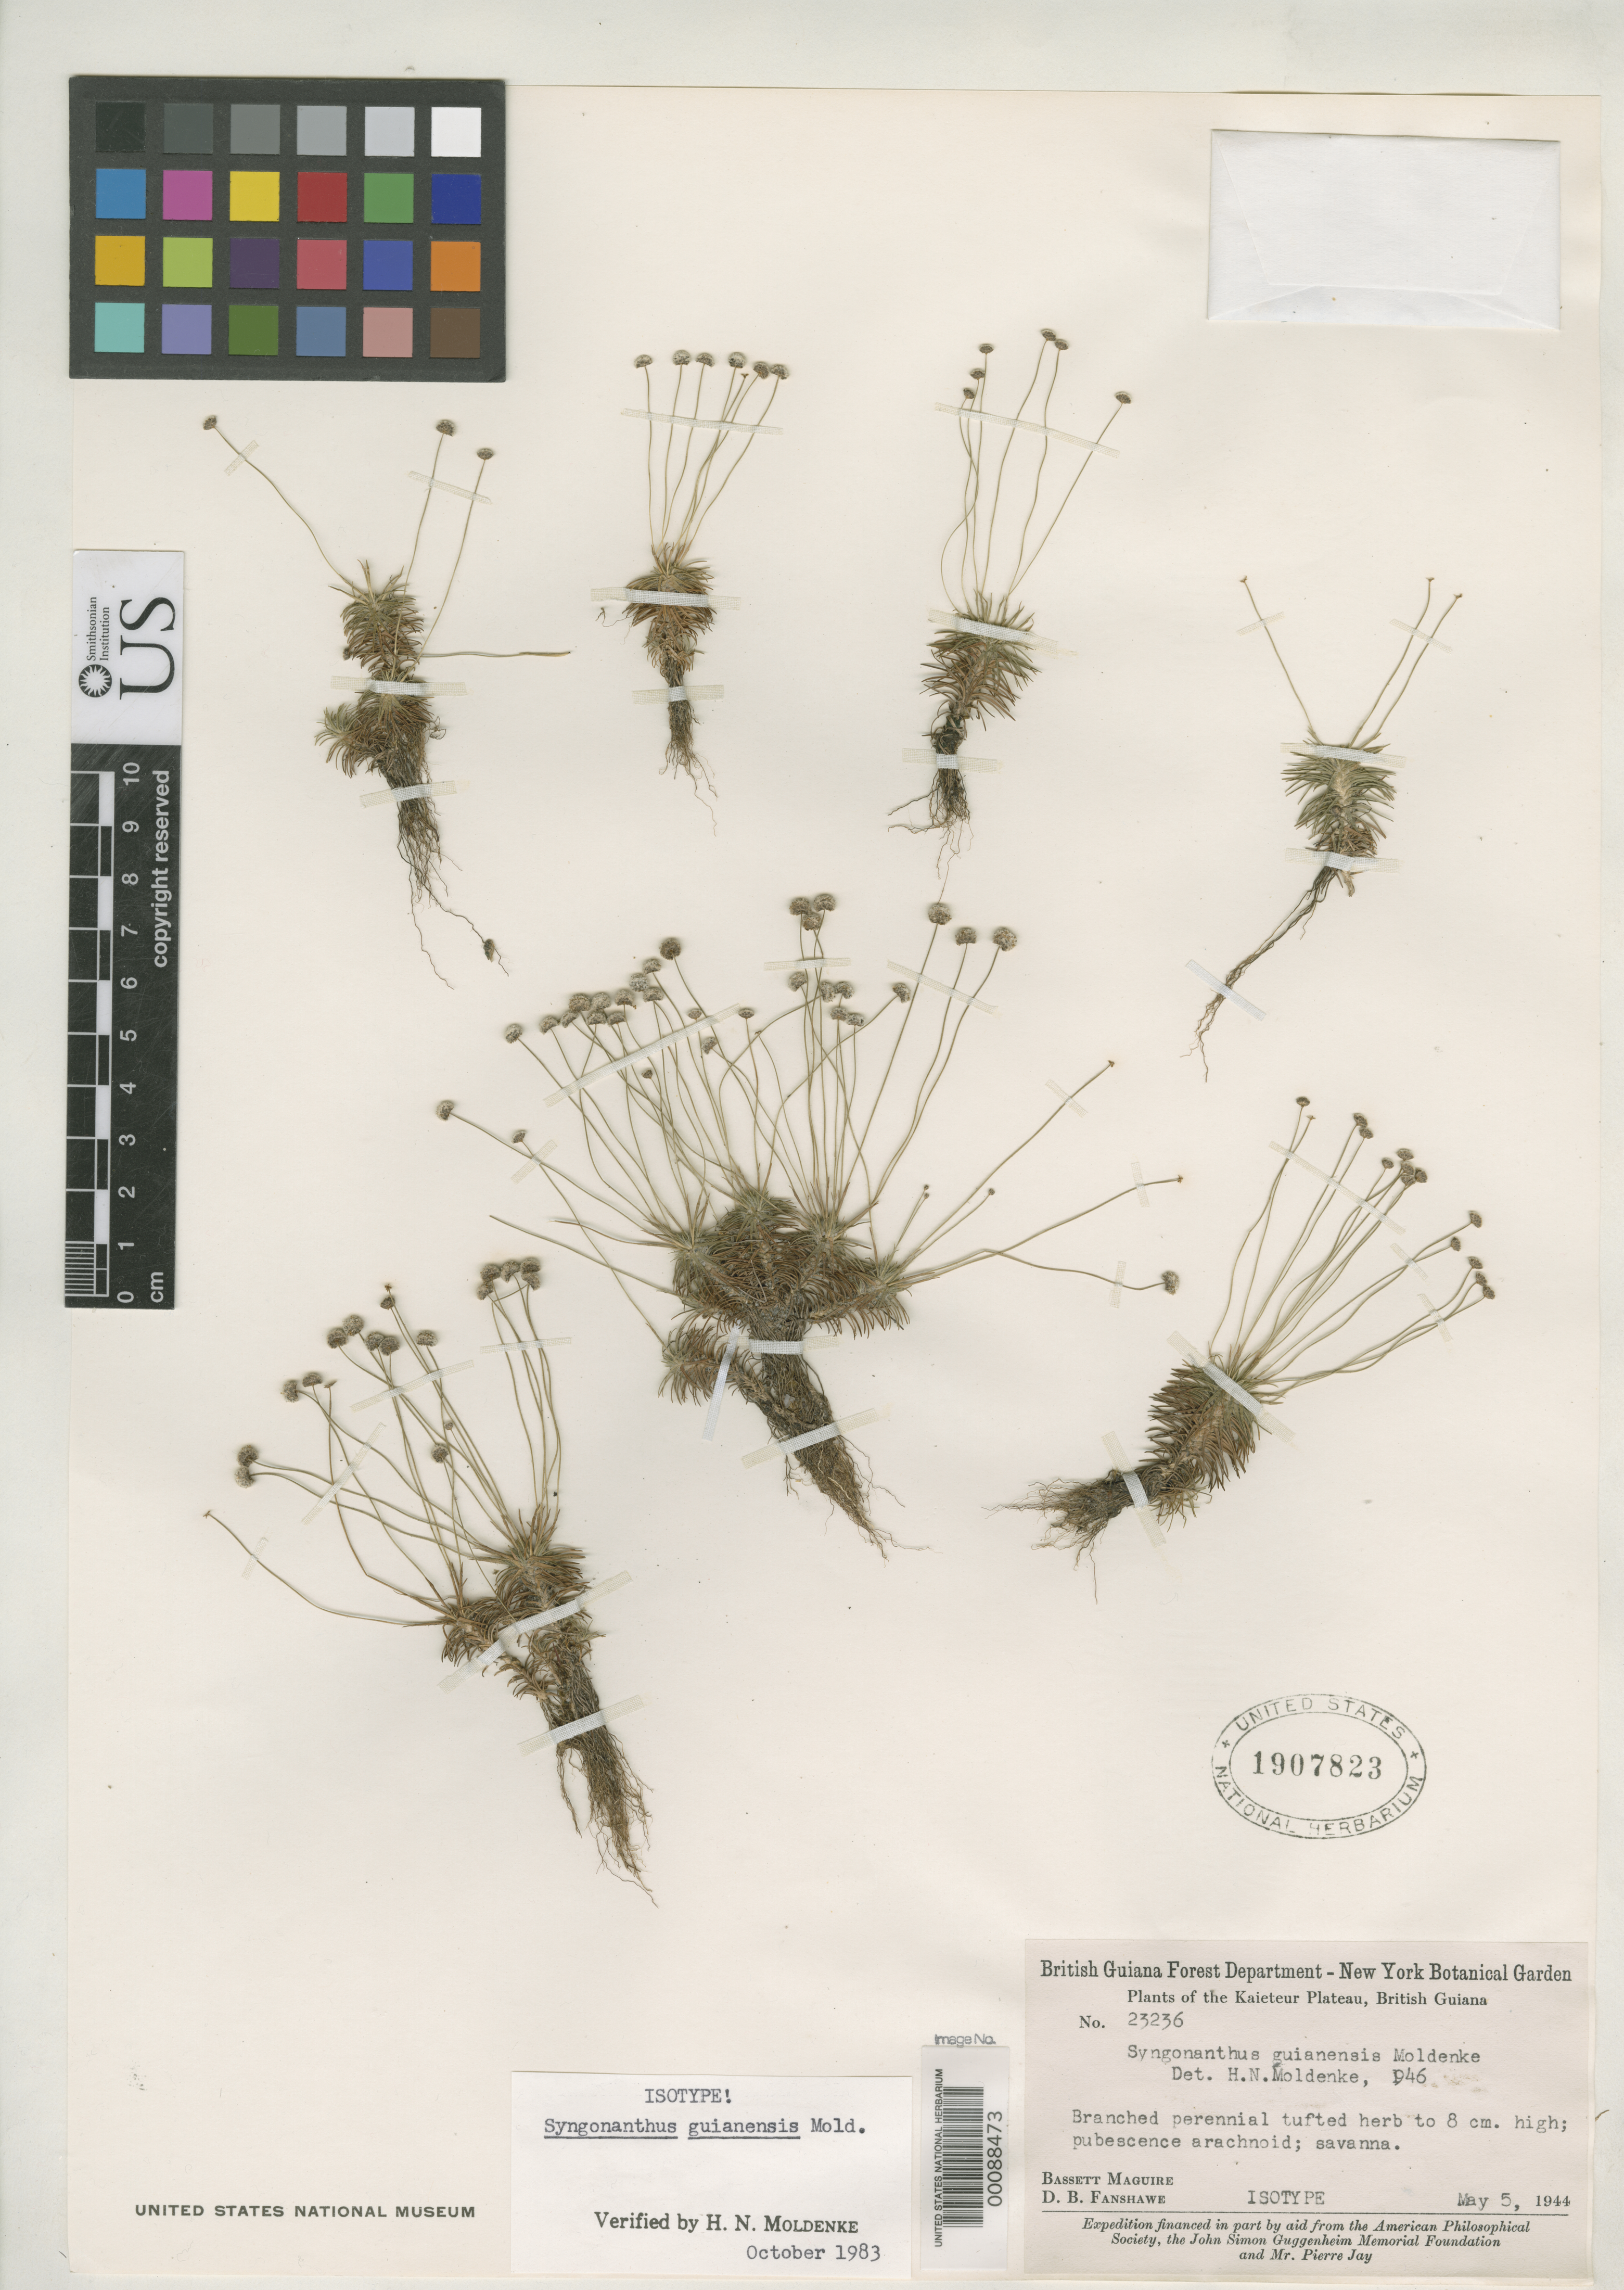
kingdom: Plantae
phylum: Tracheophyta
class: Liliopsida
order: Poales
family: Eriocaulaceae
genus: Syngonanthus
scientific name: Syngonanthus guianensis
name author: Moldenke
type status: Isotype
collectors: B. Maguire & D. B. Fanshawe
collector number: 23236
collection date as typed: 05 May 1944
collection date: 1944-05-05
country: Guyana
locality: Kaieteur Plateau.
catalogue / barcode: US 1907823